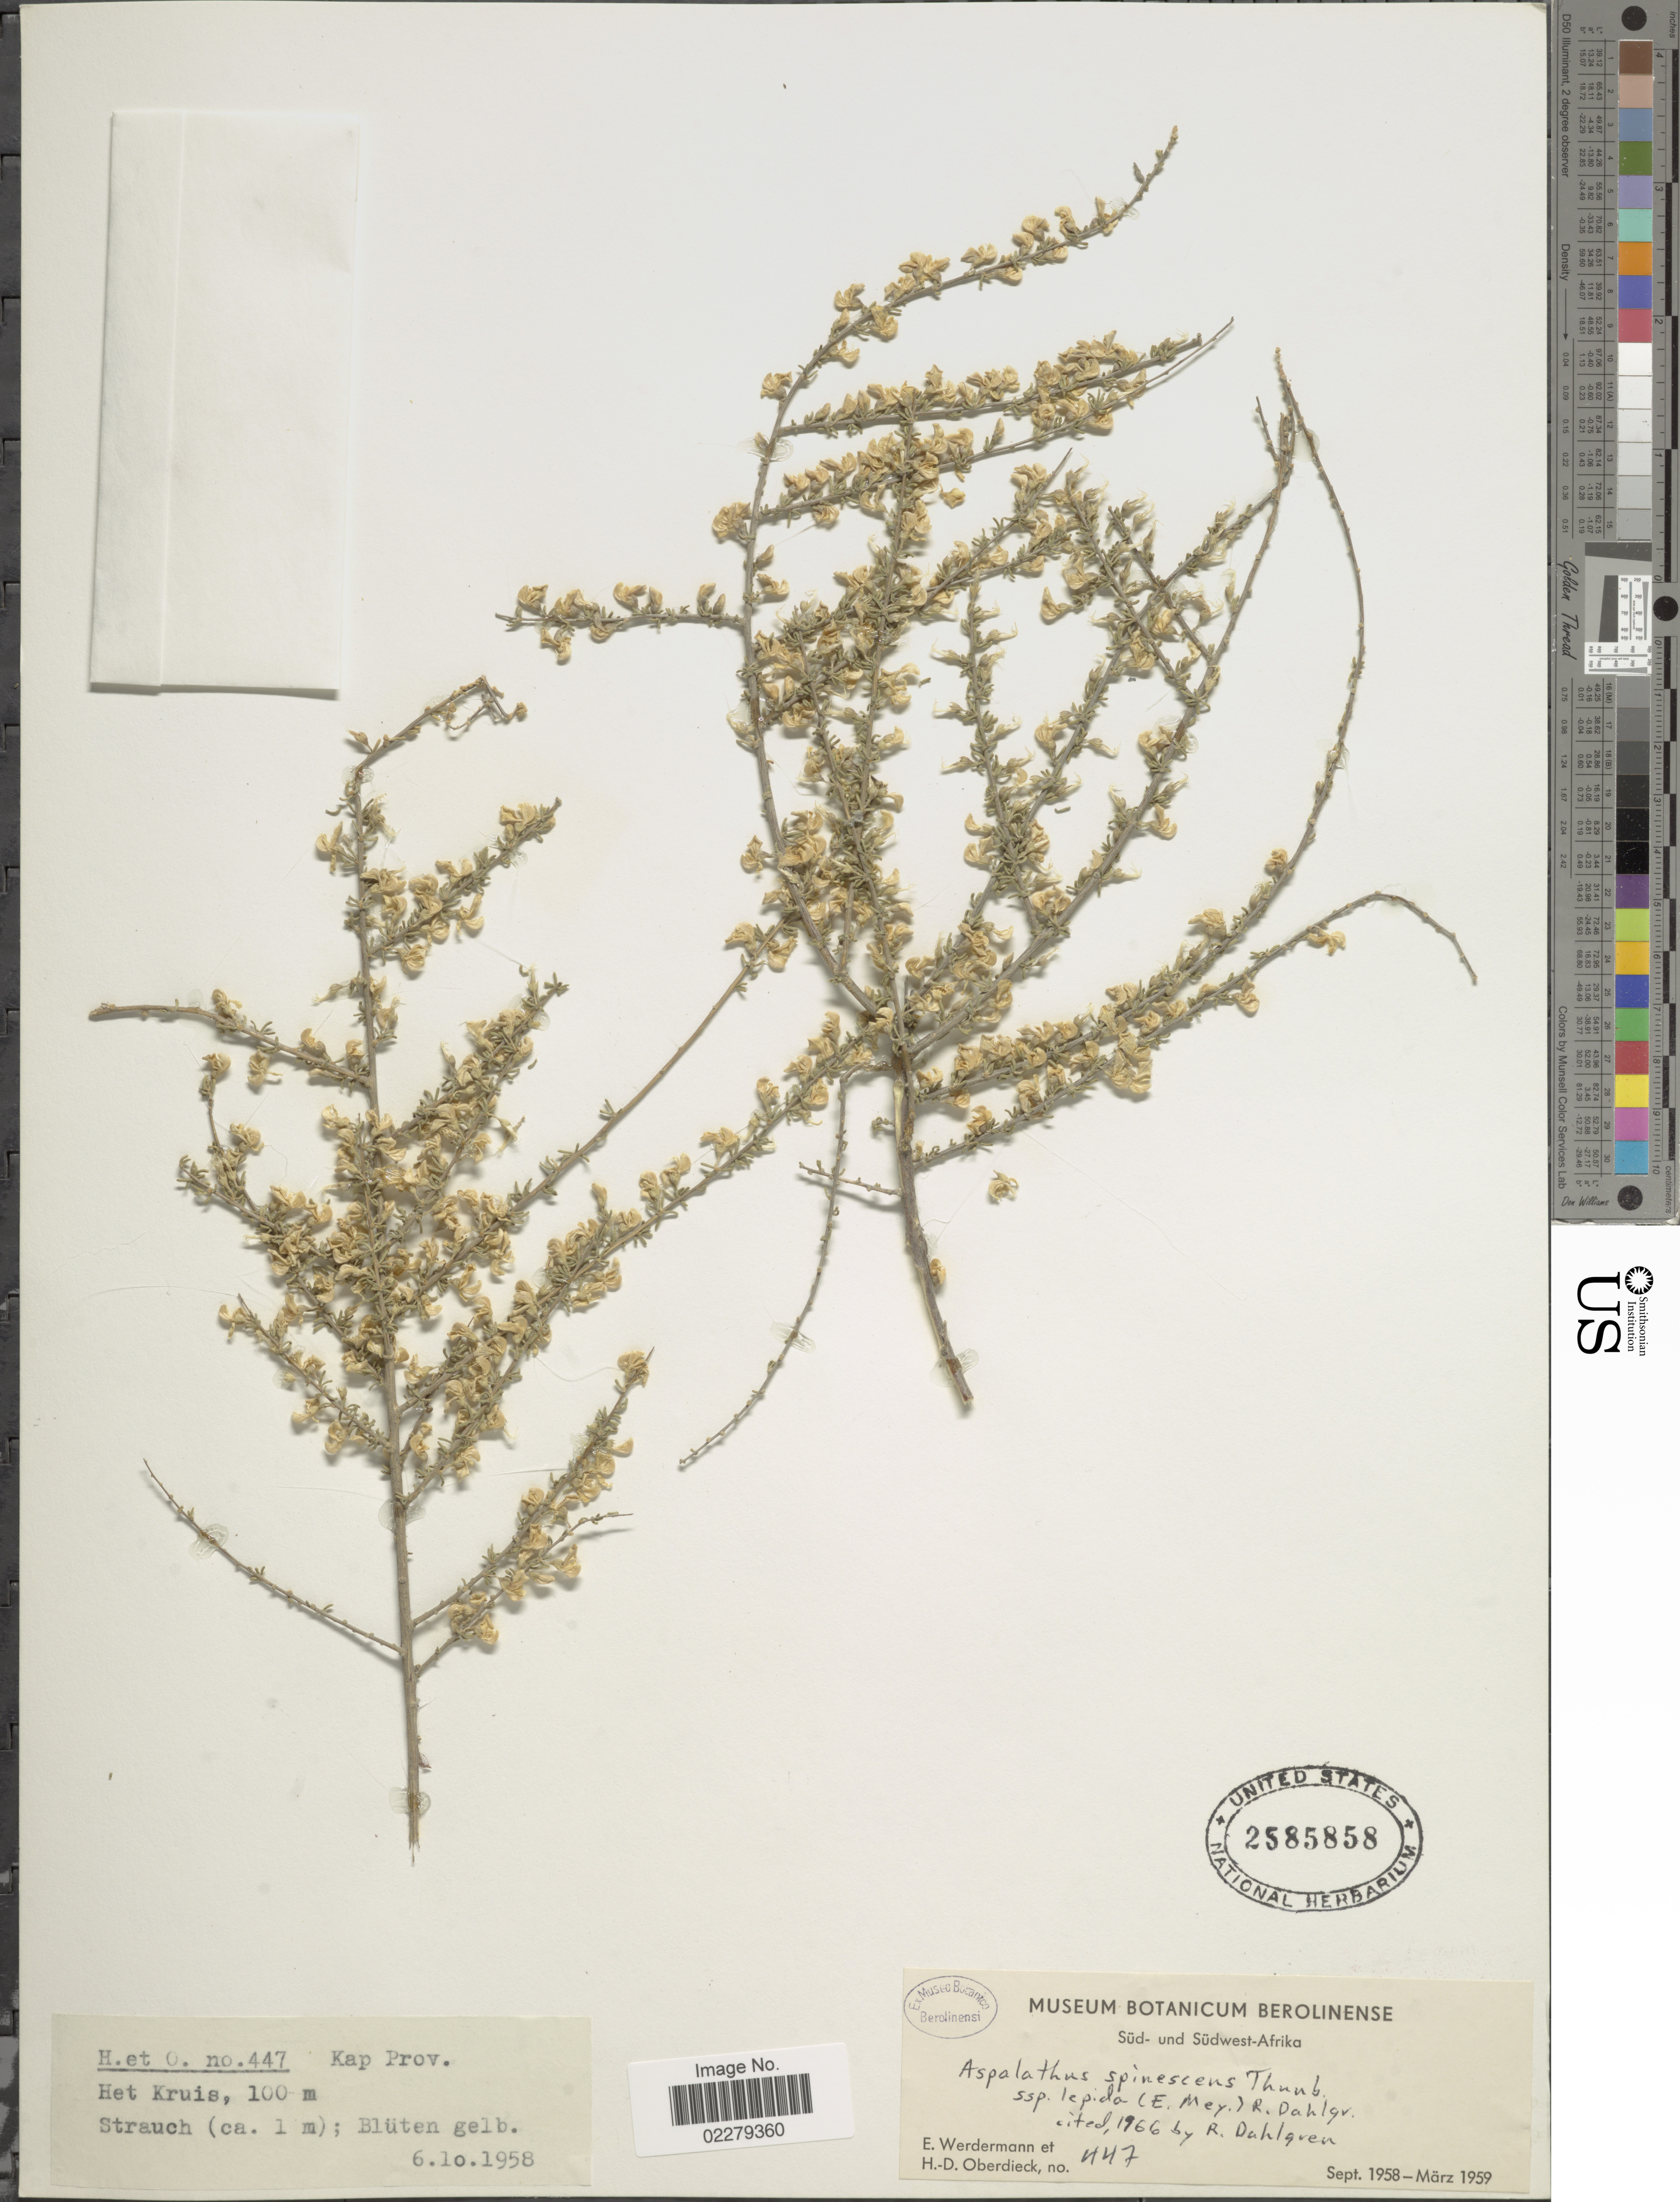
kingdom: Plantae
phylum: Tracheophyta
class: Magnoliopsida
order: Fabales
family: Fabaceae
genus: Aspalathus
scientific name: Aspalathus spinescens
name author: Thunb.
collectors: E. Werdermann & H. Oberdieck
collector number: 447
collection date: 1958-10-06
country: South Africa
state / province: Western Cape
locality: Sud- und Sudwest- Afrika. Kap Prv. Het Kruis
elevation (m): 100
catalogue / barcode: US 2585858